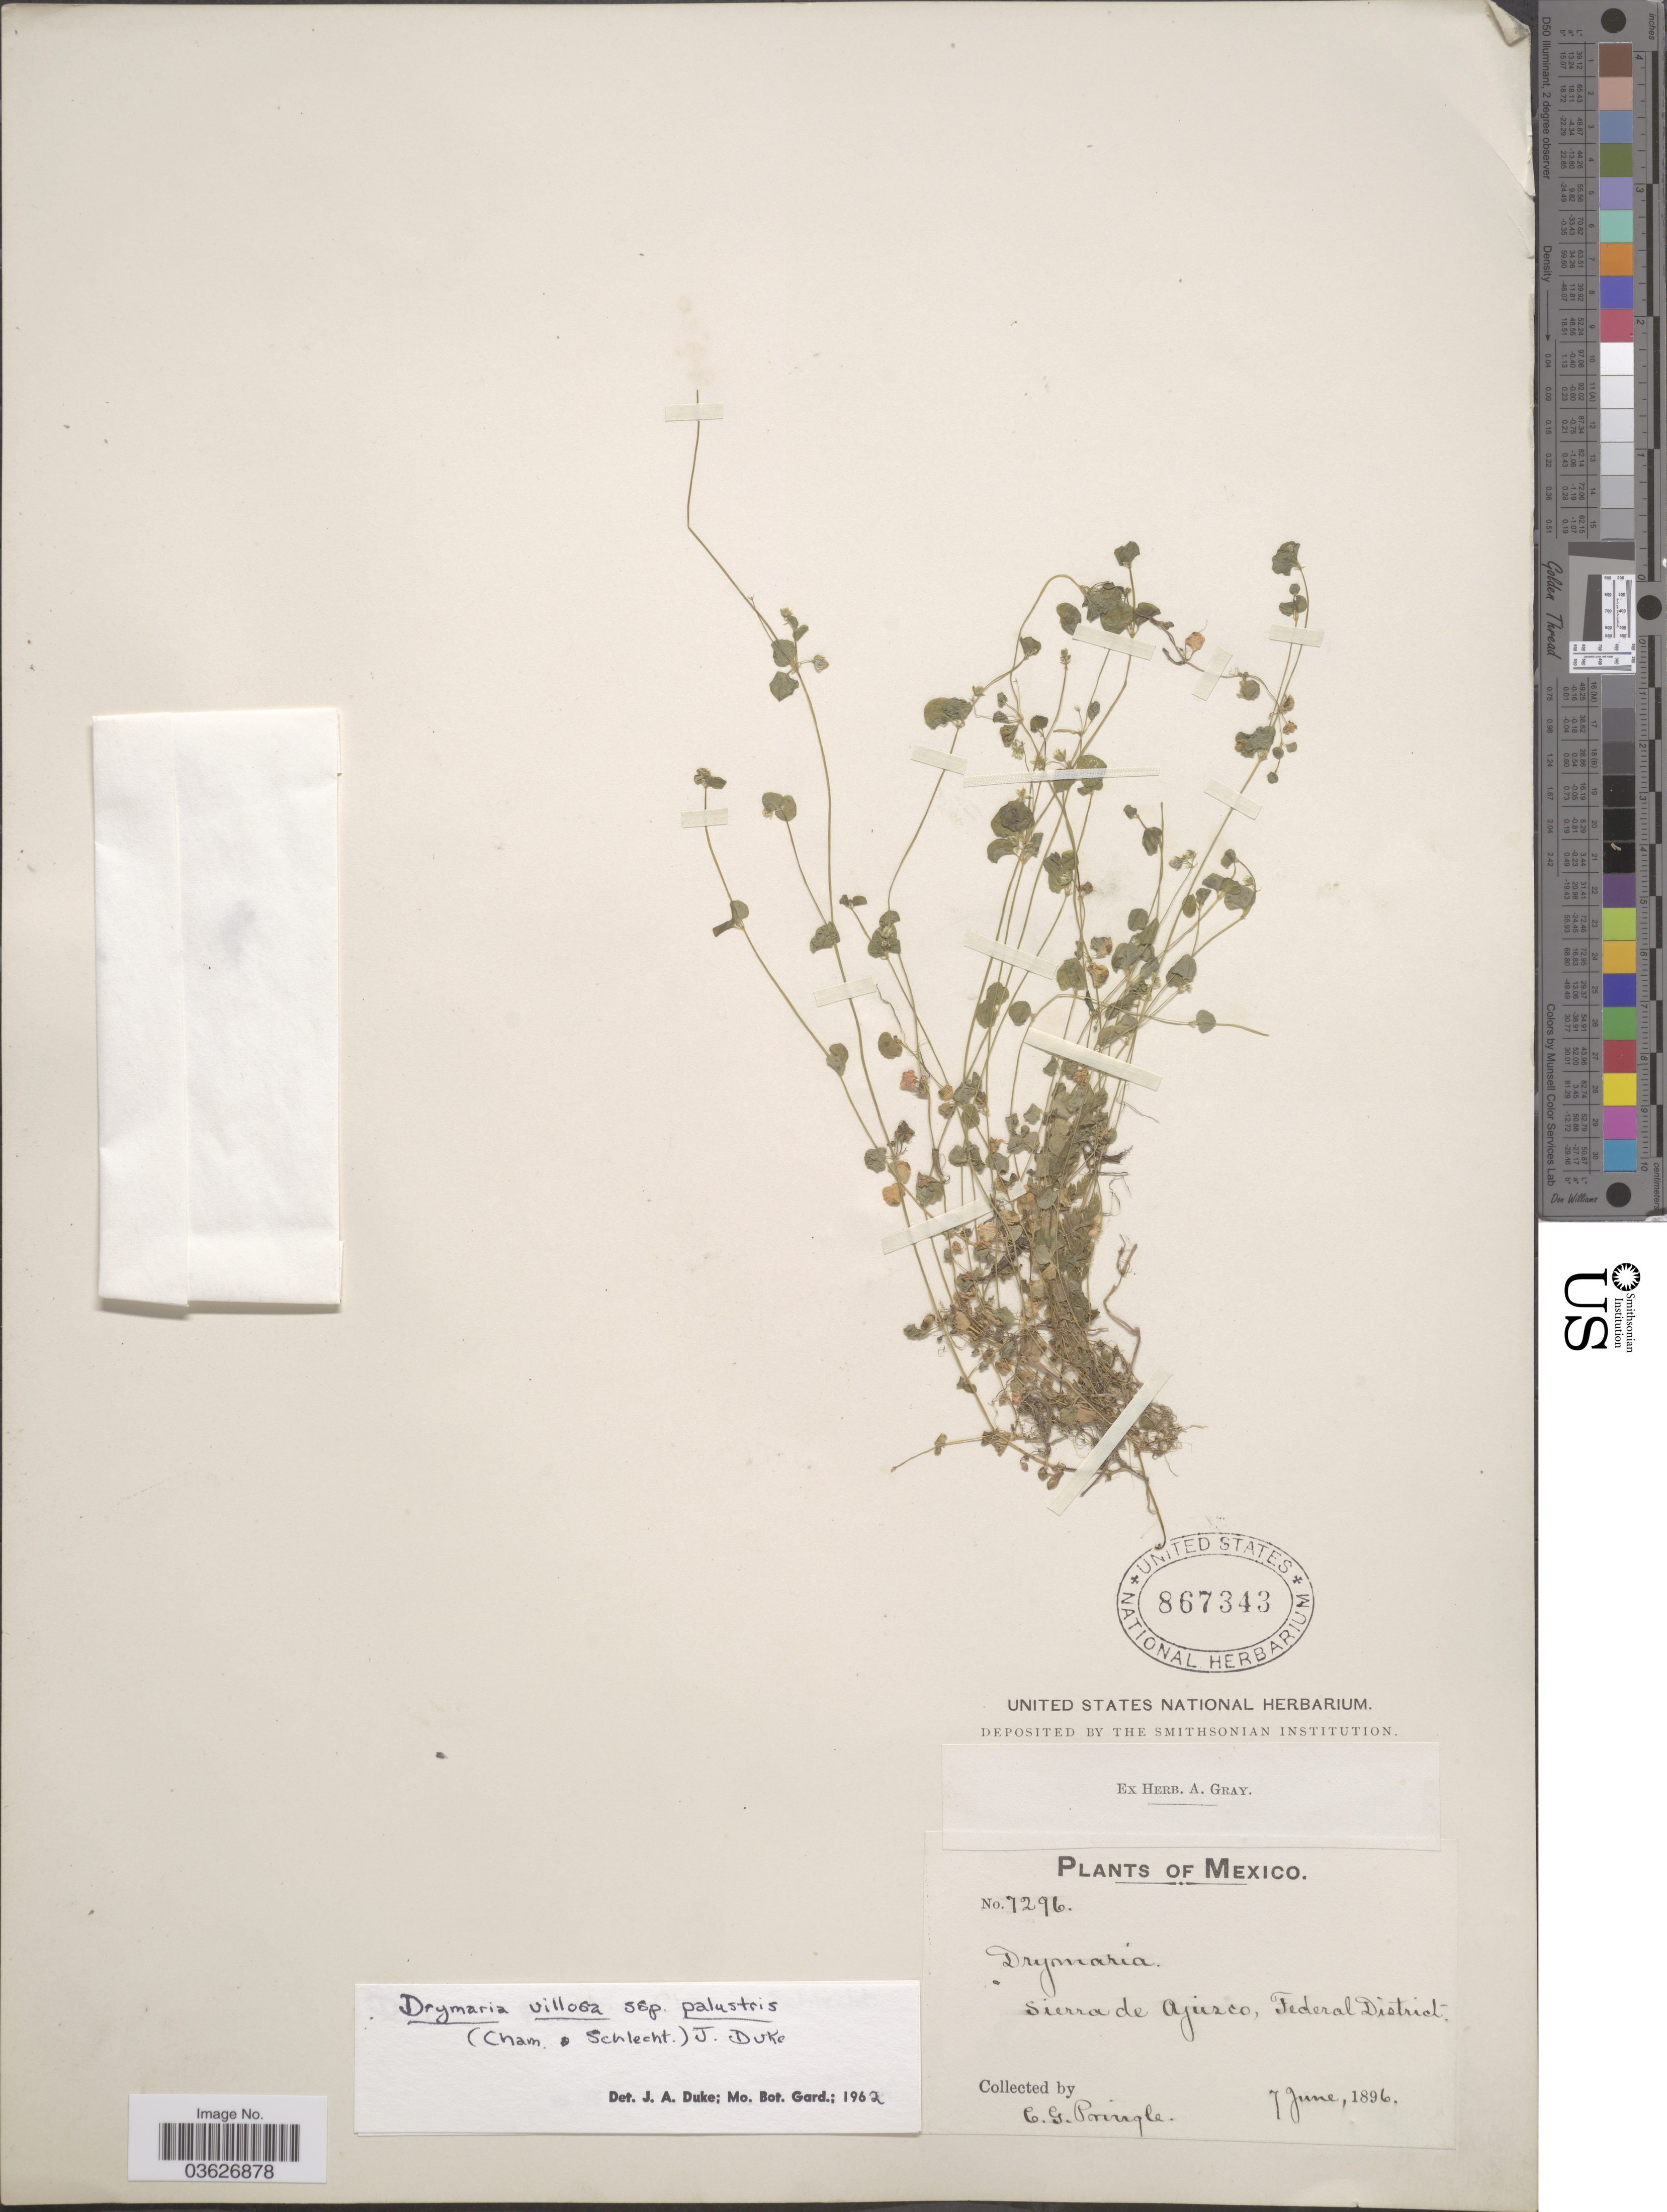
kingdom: Plantae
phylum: Tracheophyta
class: Magnoliopsida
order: Caryophyllales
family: Caryophyllaceae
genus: Drymaria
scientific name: Drymaria villosa subsp. palustris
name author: (Cham. & Schltdl.) J.A. Duke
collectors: C. G. Pringle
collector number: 7296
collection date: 1896-06-07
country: Mexico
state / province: Distrito Federal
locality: Sierra de Ajuzco, Federal District.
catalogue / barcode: US 867343